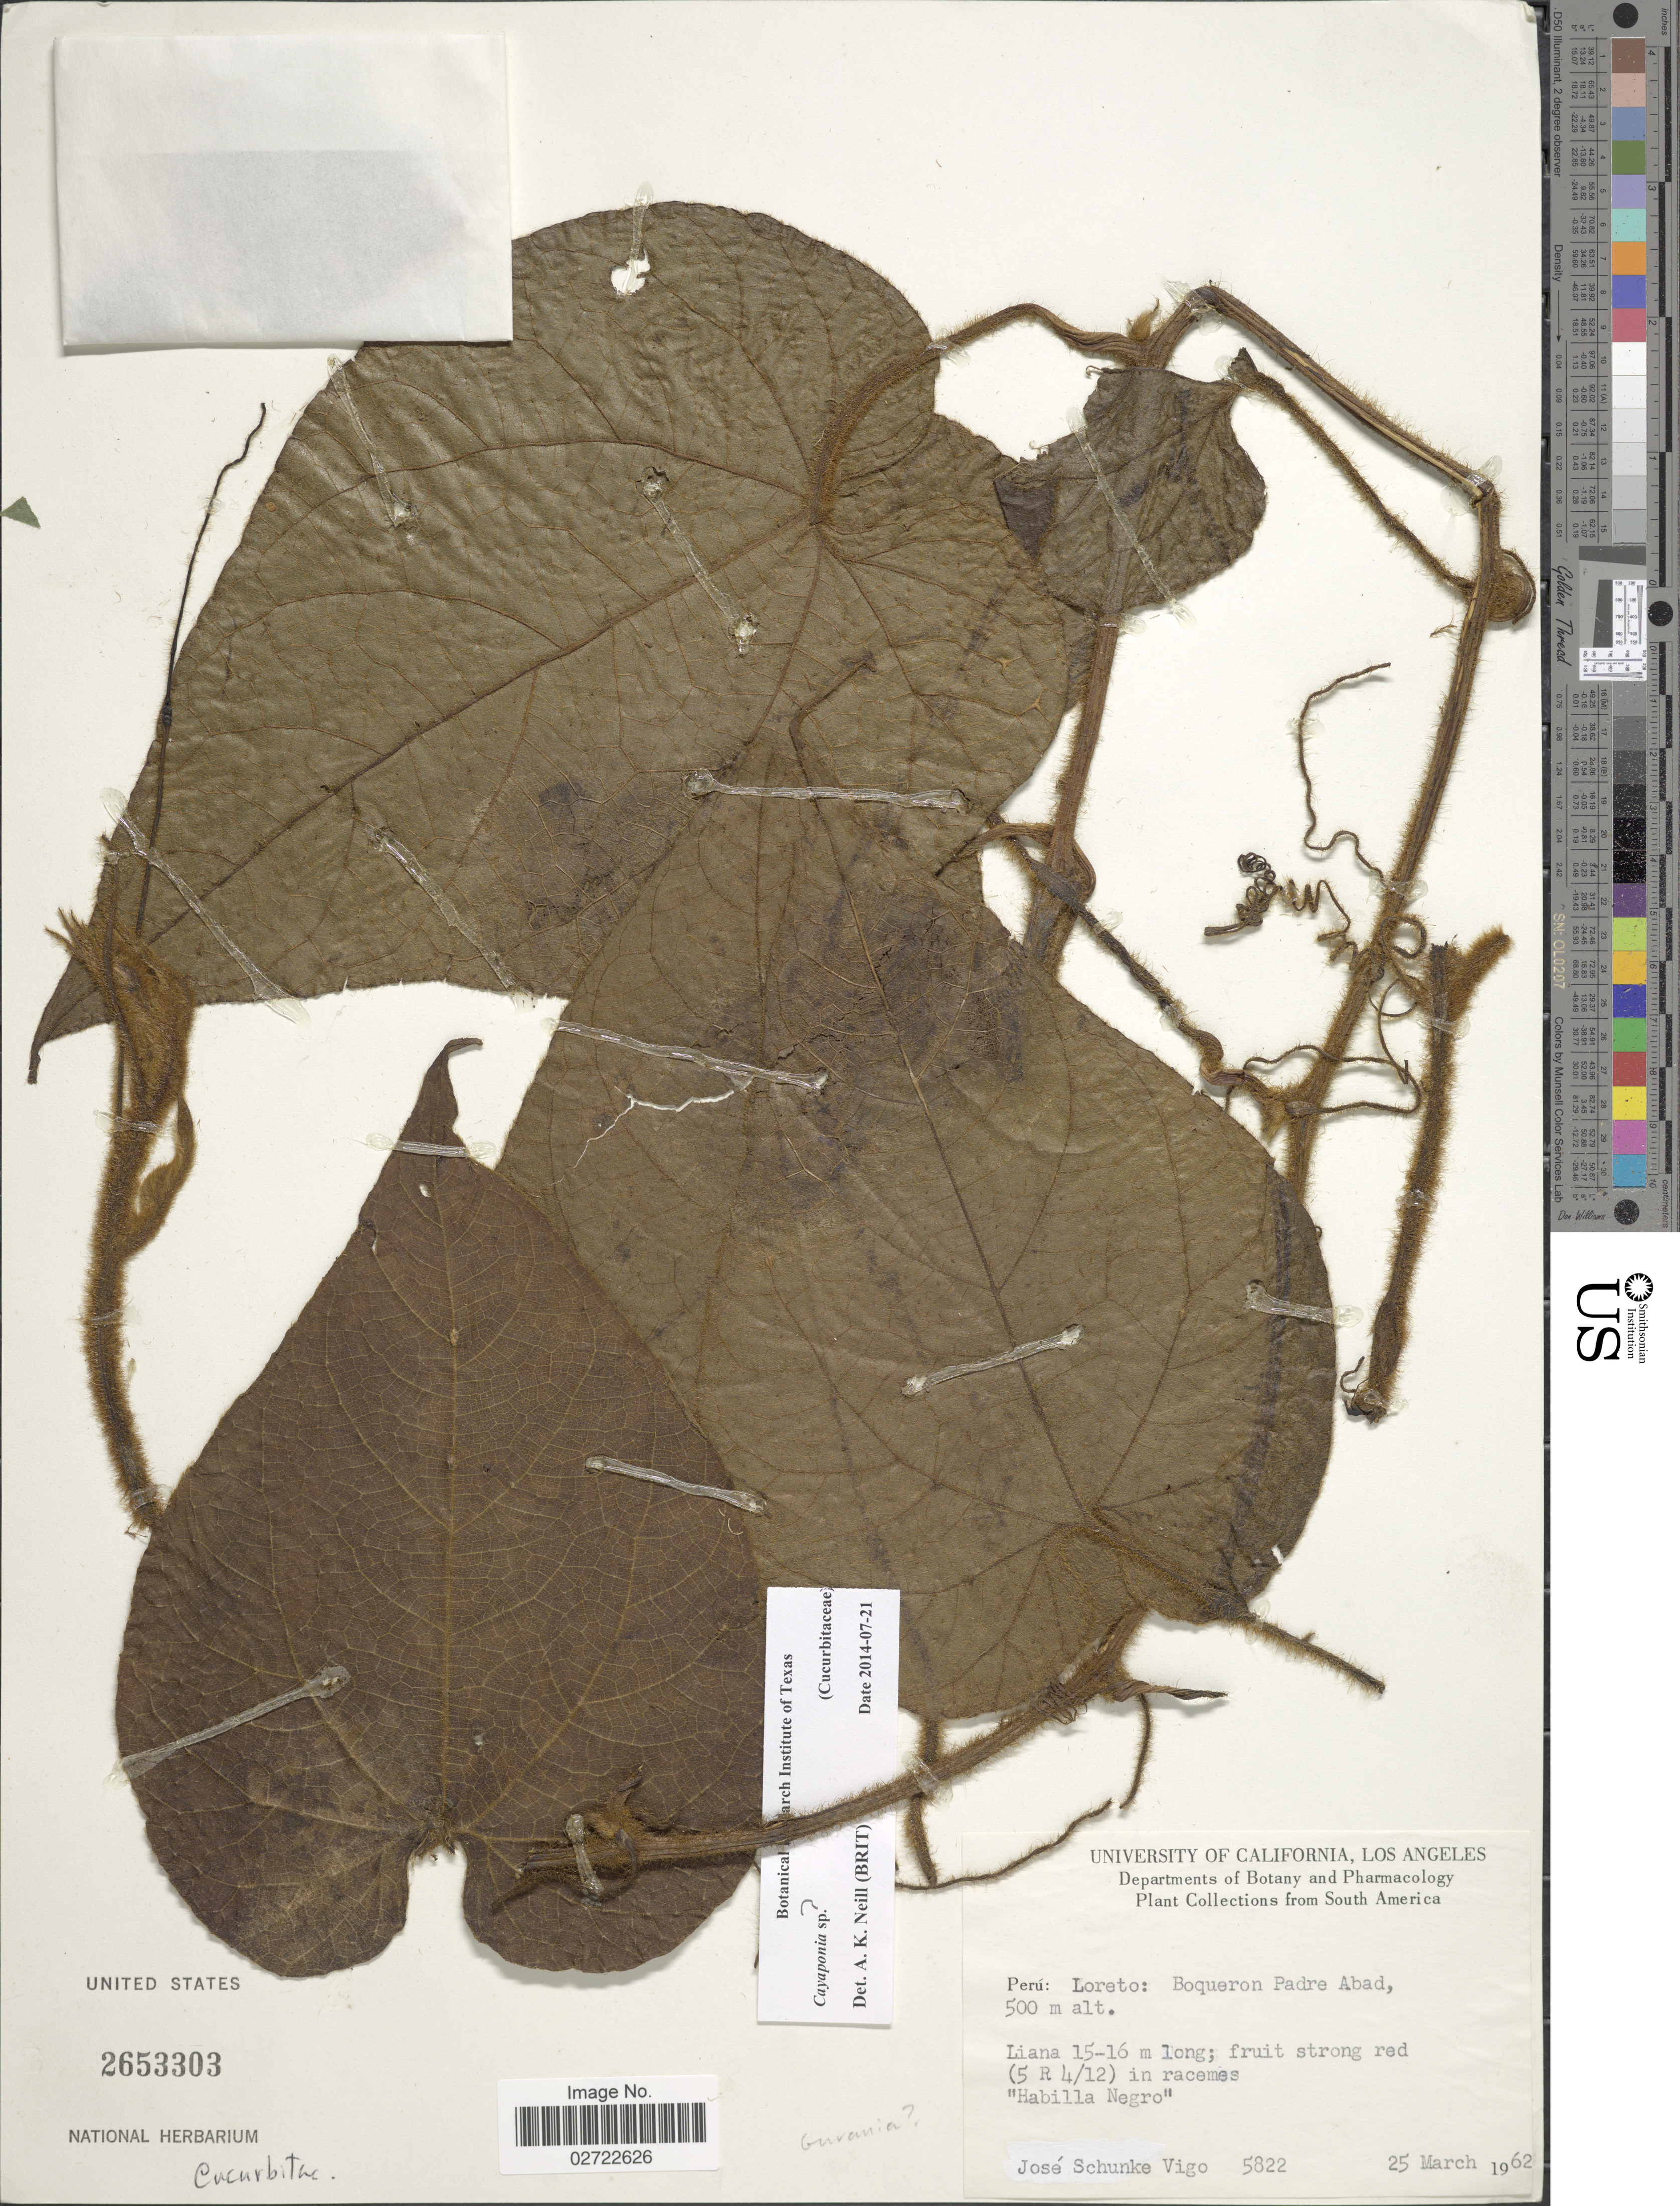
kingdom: Plantae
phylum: Tracheophyta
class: Magnoliopsida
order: Cucurbitales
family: Cucurbitaceae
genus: Cayaponia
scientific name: Cayaponia sp.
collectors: J. Schunke Vigo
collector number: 5822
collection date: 1962-03-25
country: Peru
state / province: Loreto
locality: Boqueron Padre Abad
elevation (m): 500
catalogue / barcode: US 2653303